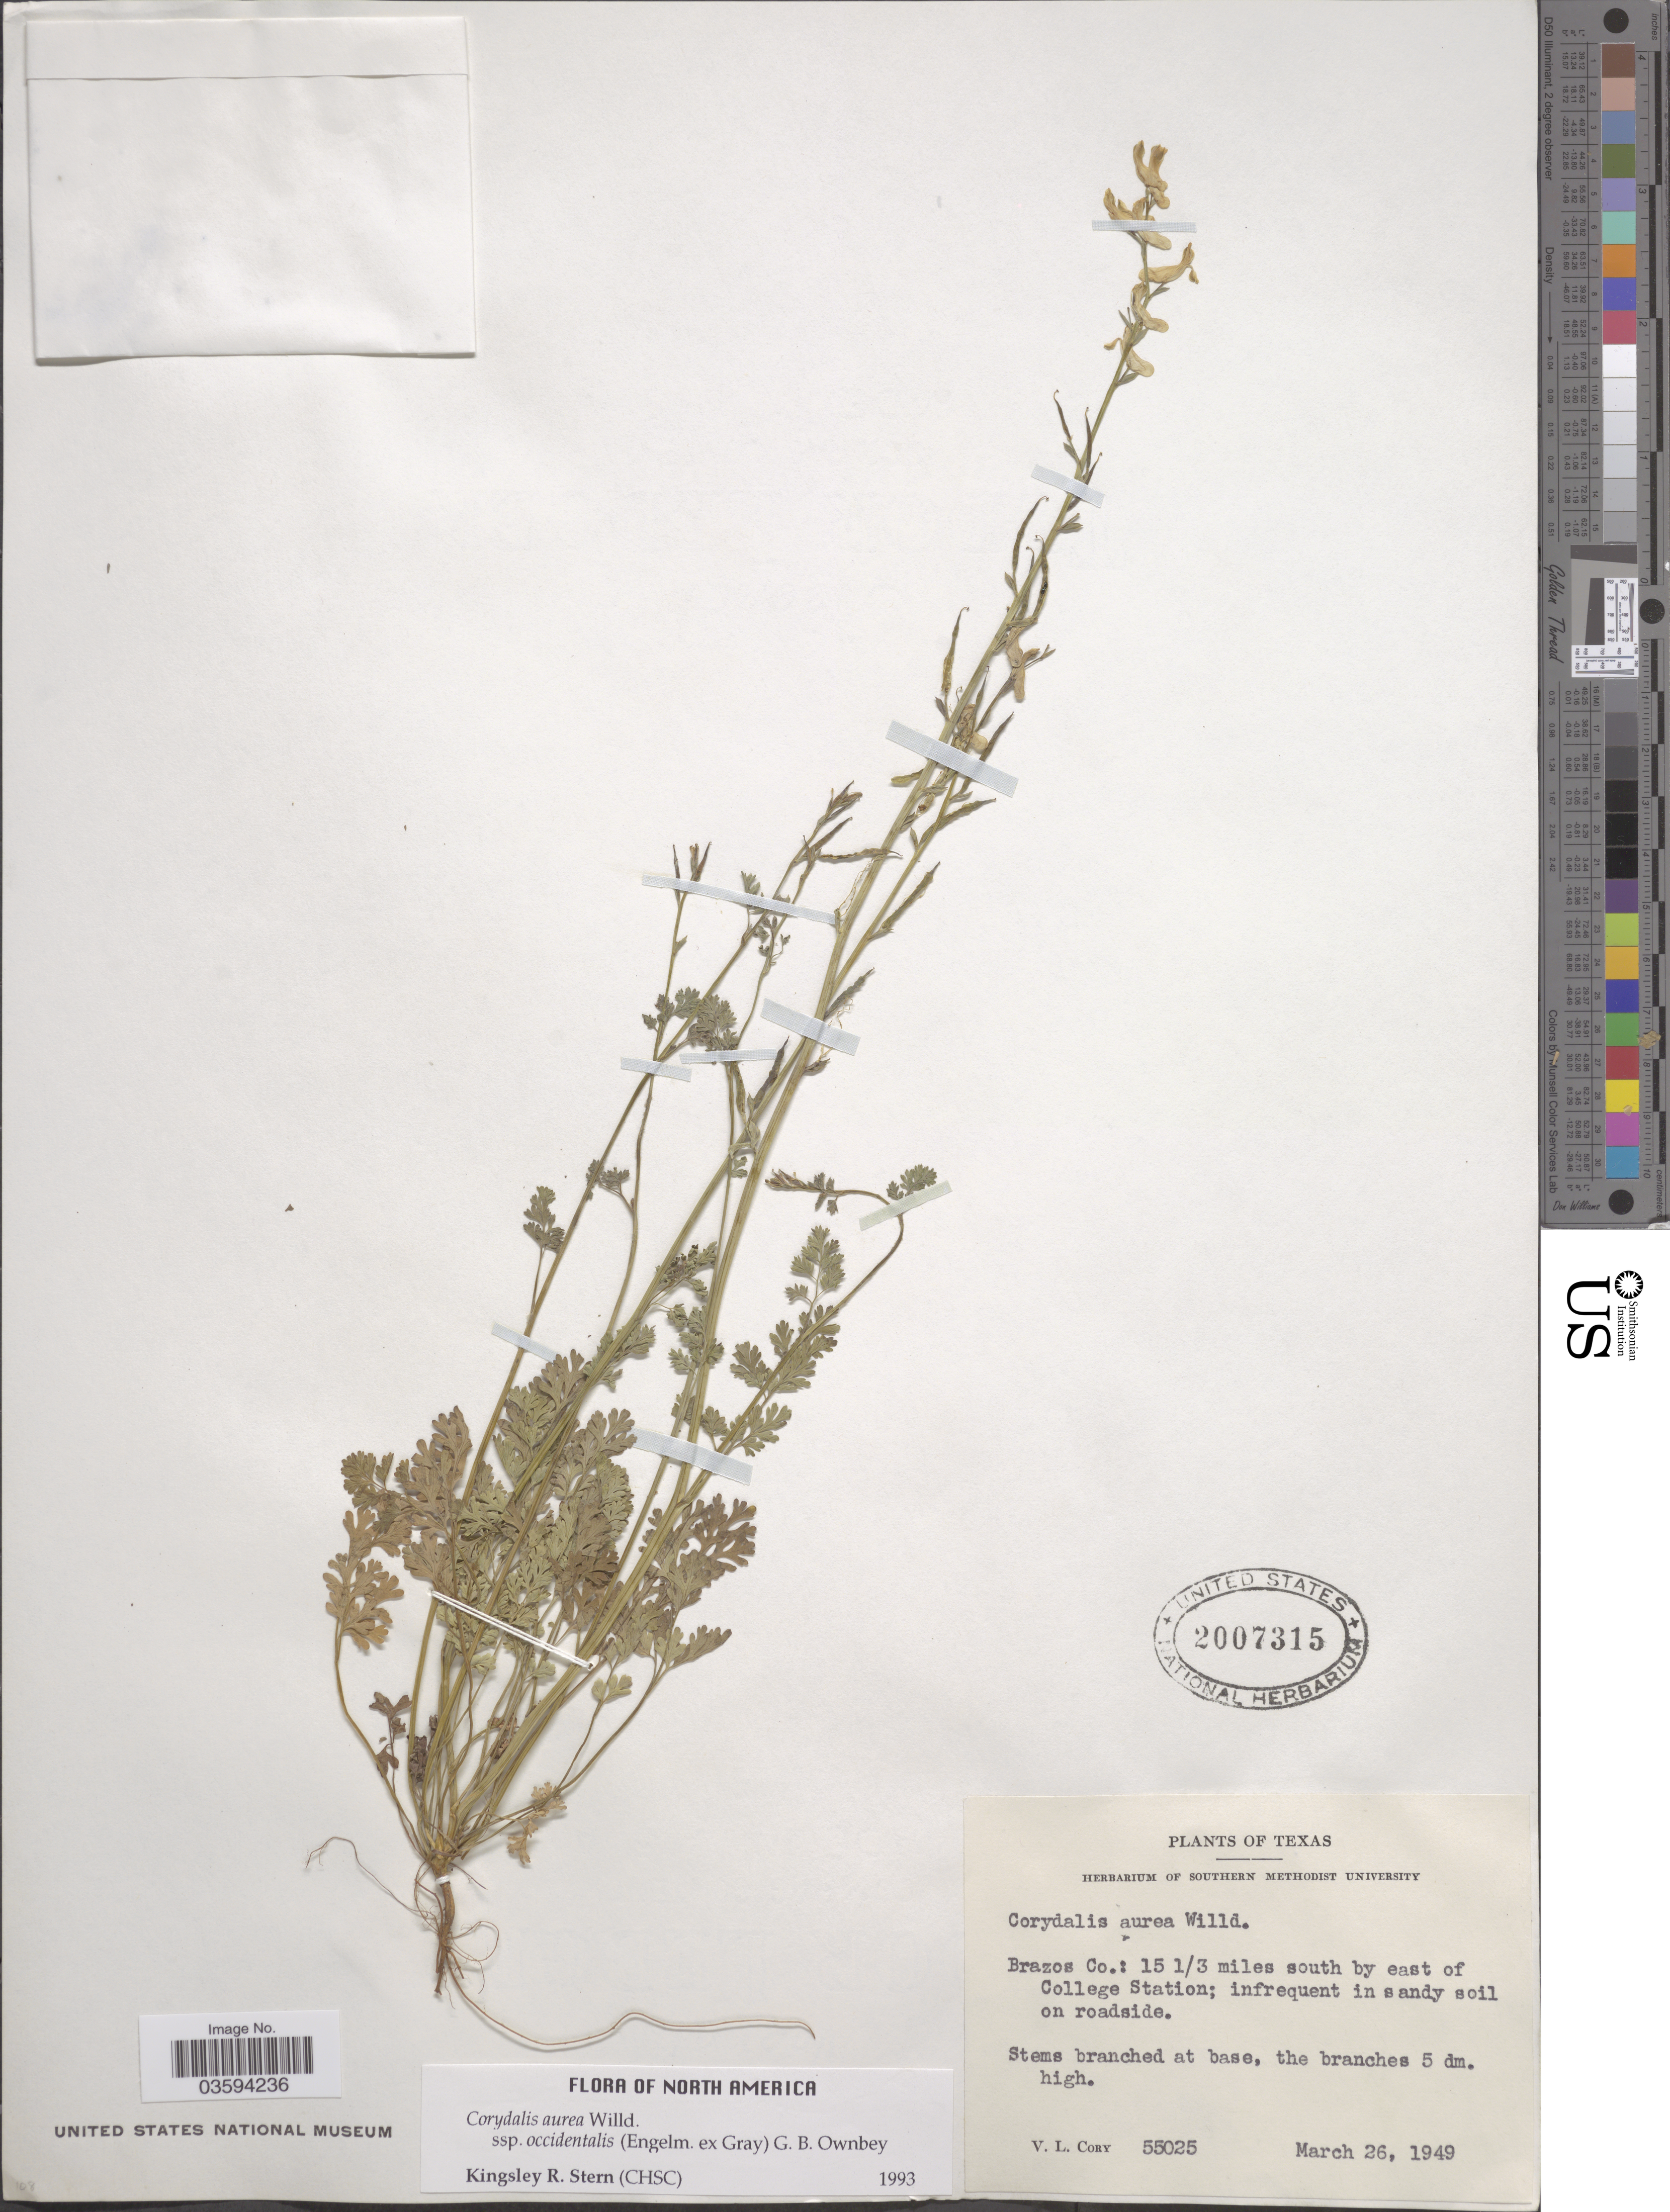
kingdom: Plantae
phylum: Tracheophyta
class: Magnoliopsida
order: Ranunculales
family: Papaveraceae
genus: Corydalis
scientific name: Corydalis aurea subsp. occidentalis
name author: Willd.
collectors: V. Cory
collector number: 55025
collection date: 1949-03-26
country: United States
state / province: Texas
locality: Brazos Co.: 15 1/3 miles south by east of College Station.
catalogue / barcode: US 2007315